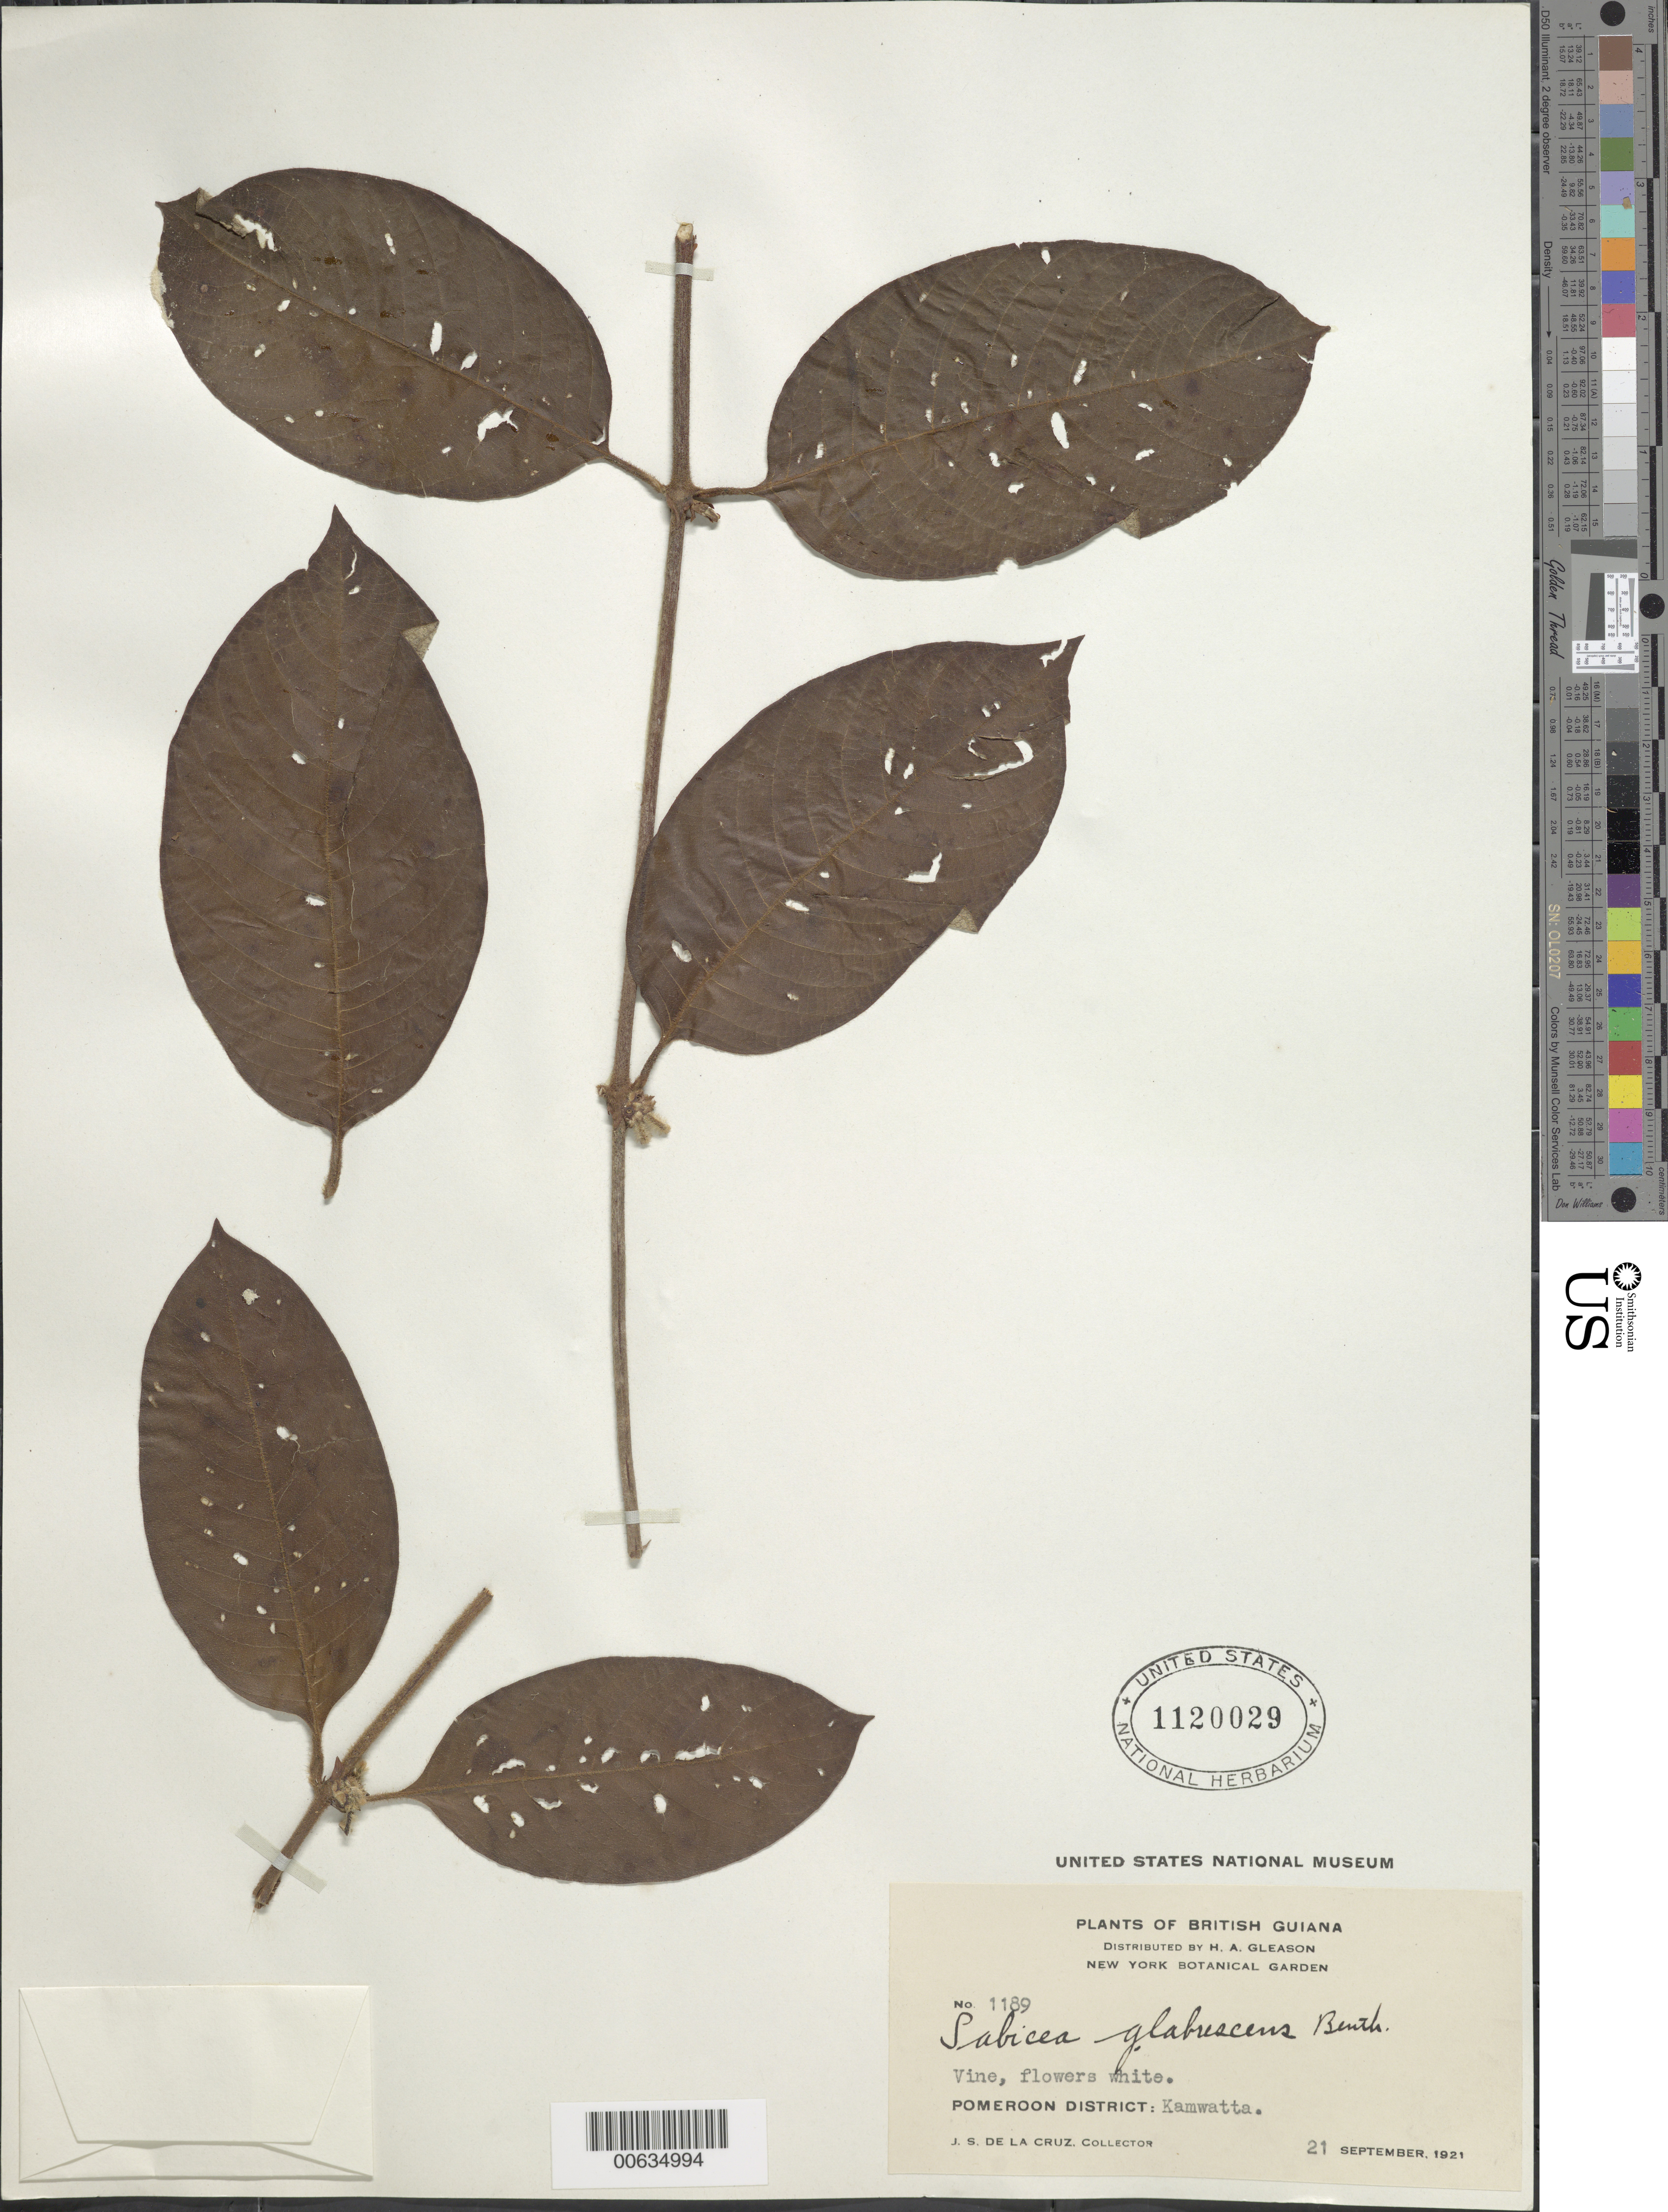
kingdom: Plantae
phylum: Tracheophyta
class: Magnoliopsida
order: Gentianales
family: Rubiaceae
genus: Sabicea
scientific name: Sabicea glabrescens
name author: Benth.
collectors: J. S. de la Cruz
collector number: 1189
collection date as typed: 21-Sep-21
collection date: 1921-09-21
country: Guyana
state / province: Barima-Waini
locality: Kamwatta, Pomeroon Dist.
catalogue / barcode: US 1120029